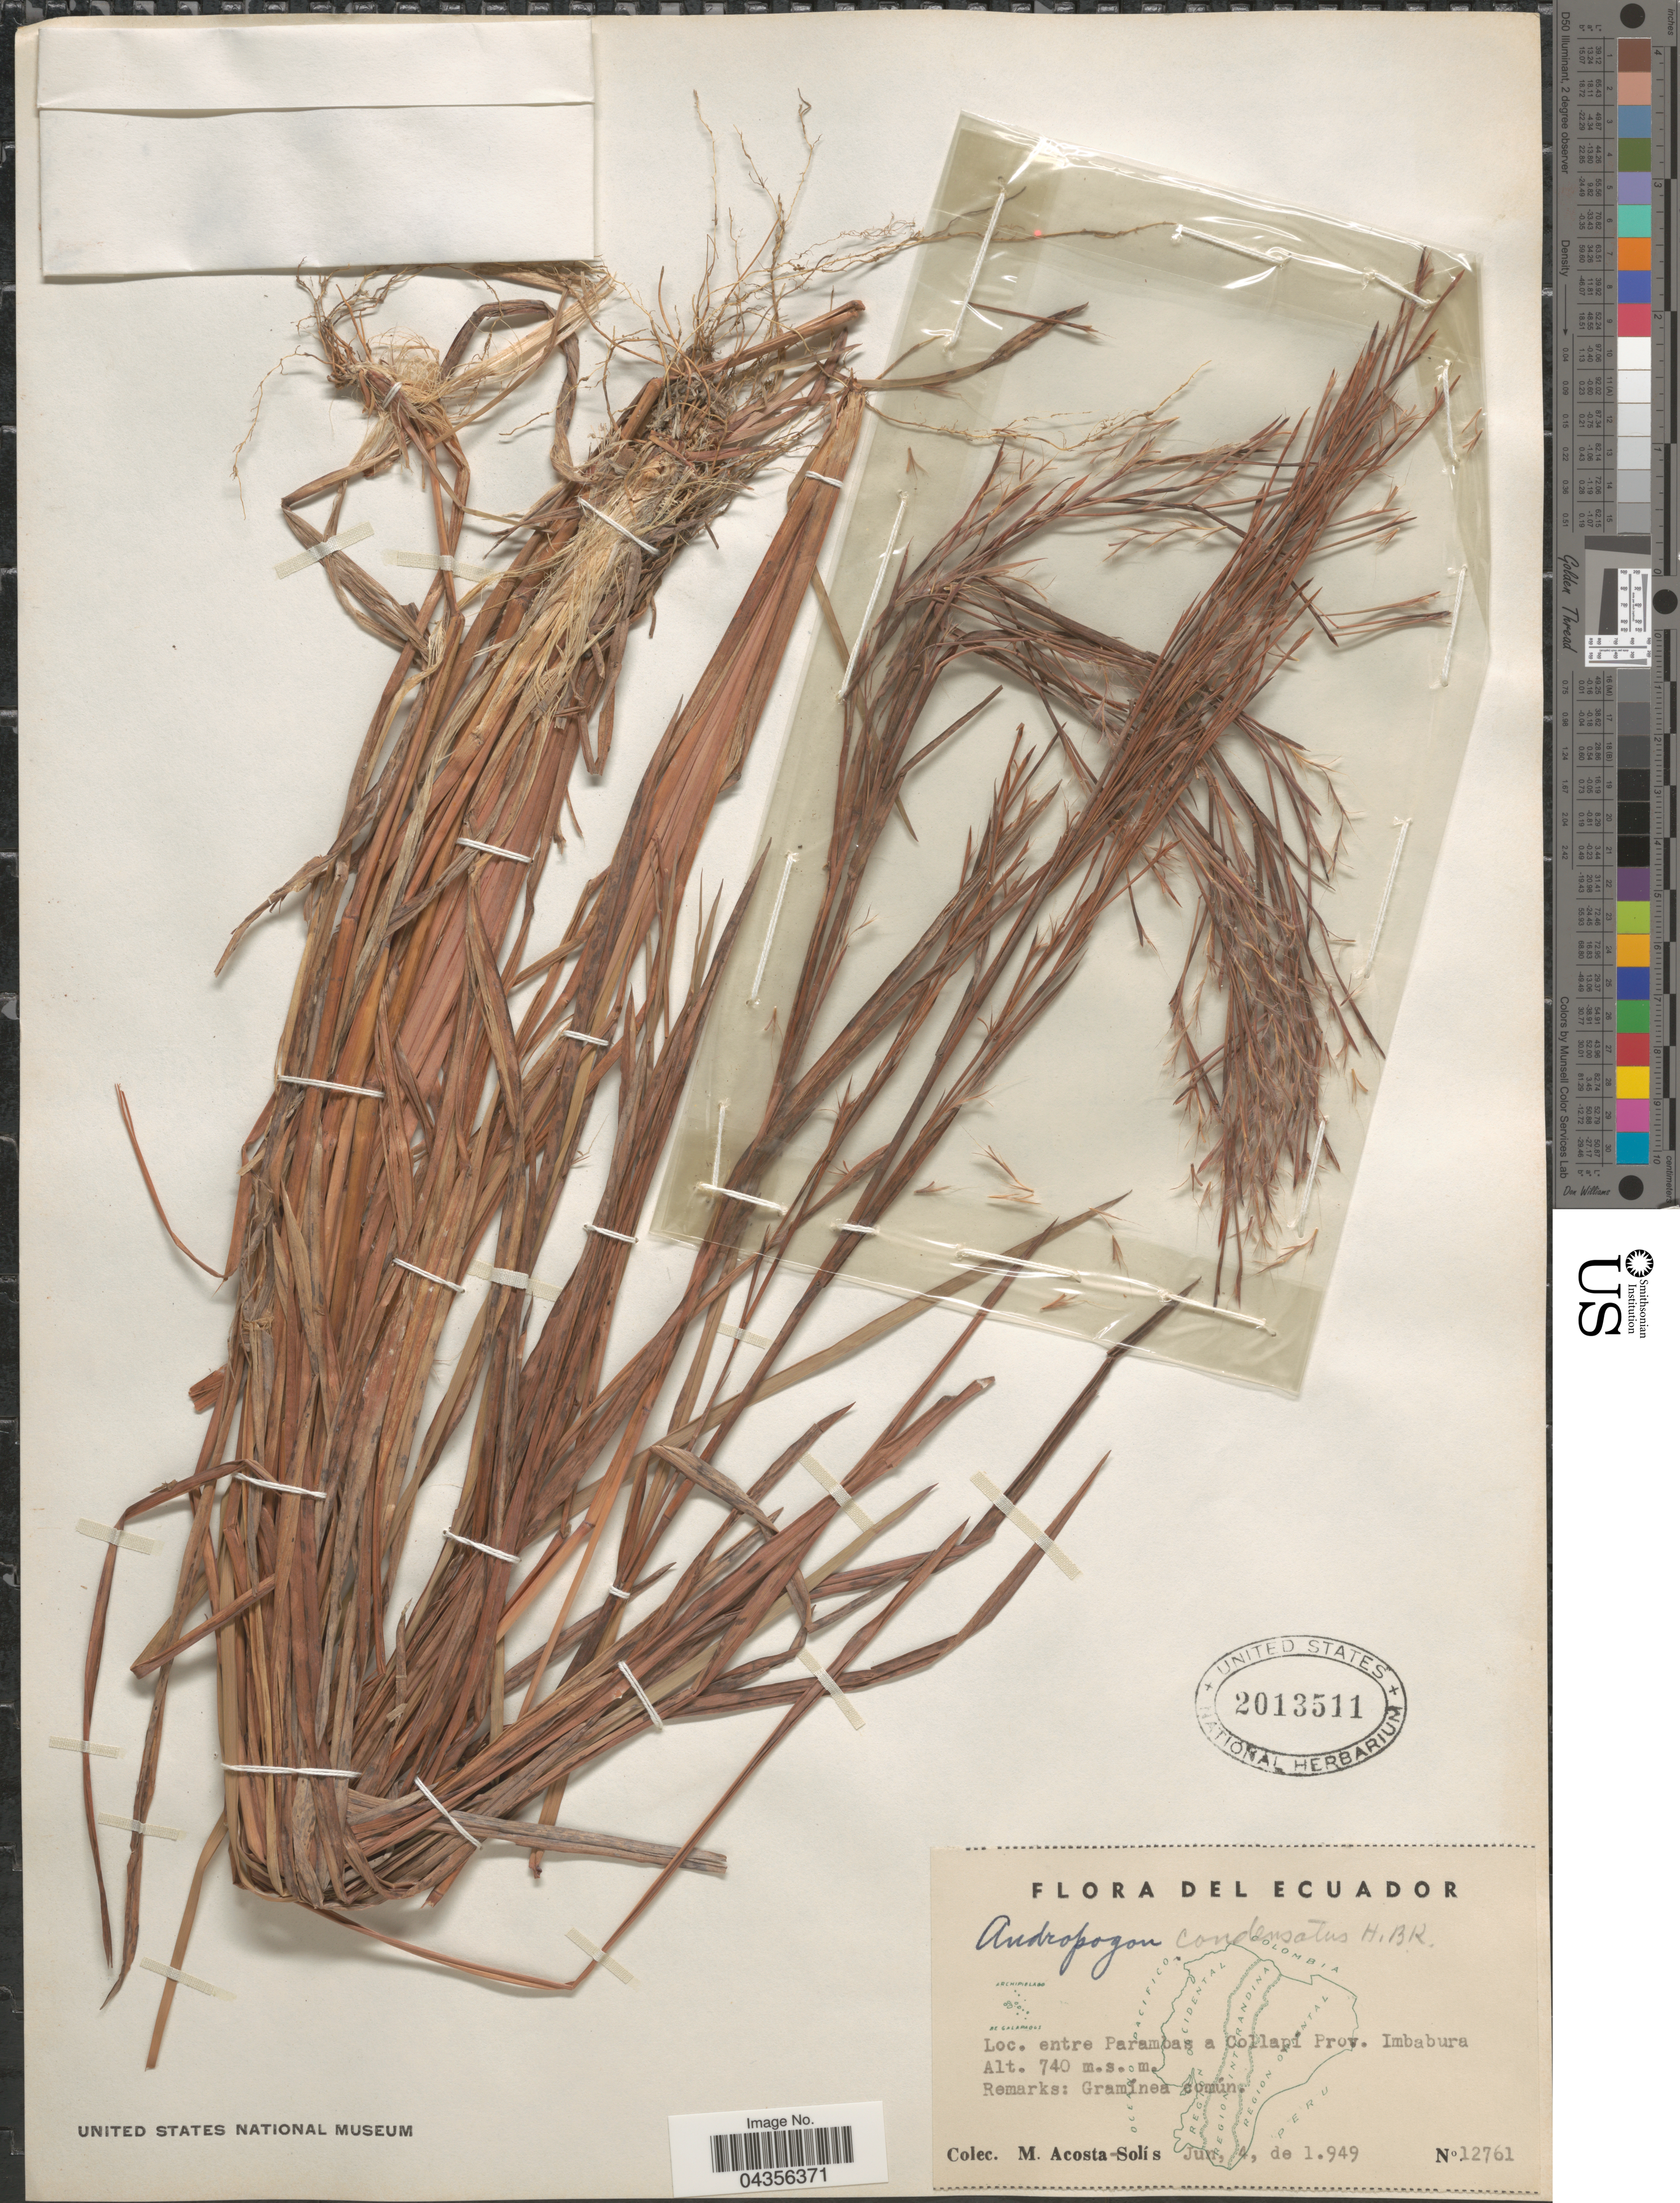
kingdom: Plantae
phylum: Tracheophyta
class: Liliopsida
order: Poales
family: Poaceae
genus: Schizachyrium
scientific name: Schizachyrium microstachyum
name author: (Desv. ex Ham.) Roseng. et al.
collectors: M. Acosta Solis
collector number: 12761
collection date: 1949-06-04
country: Ecuador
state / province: Imbabura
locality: Entre Parambas a Collapí.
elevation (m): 740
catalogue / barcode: US 2013511